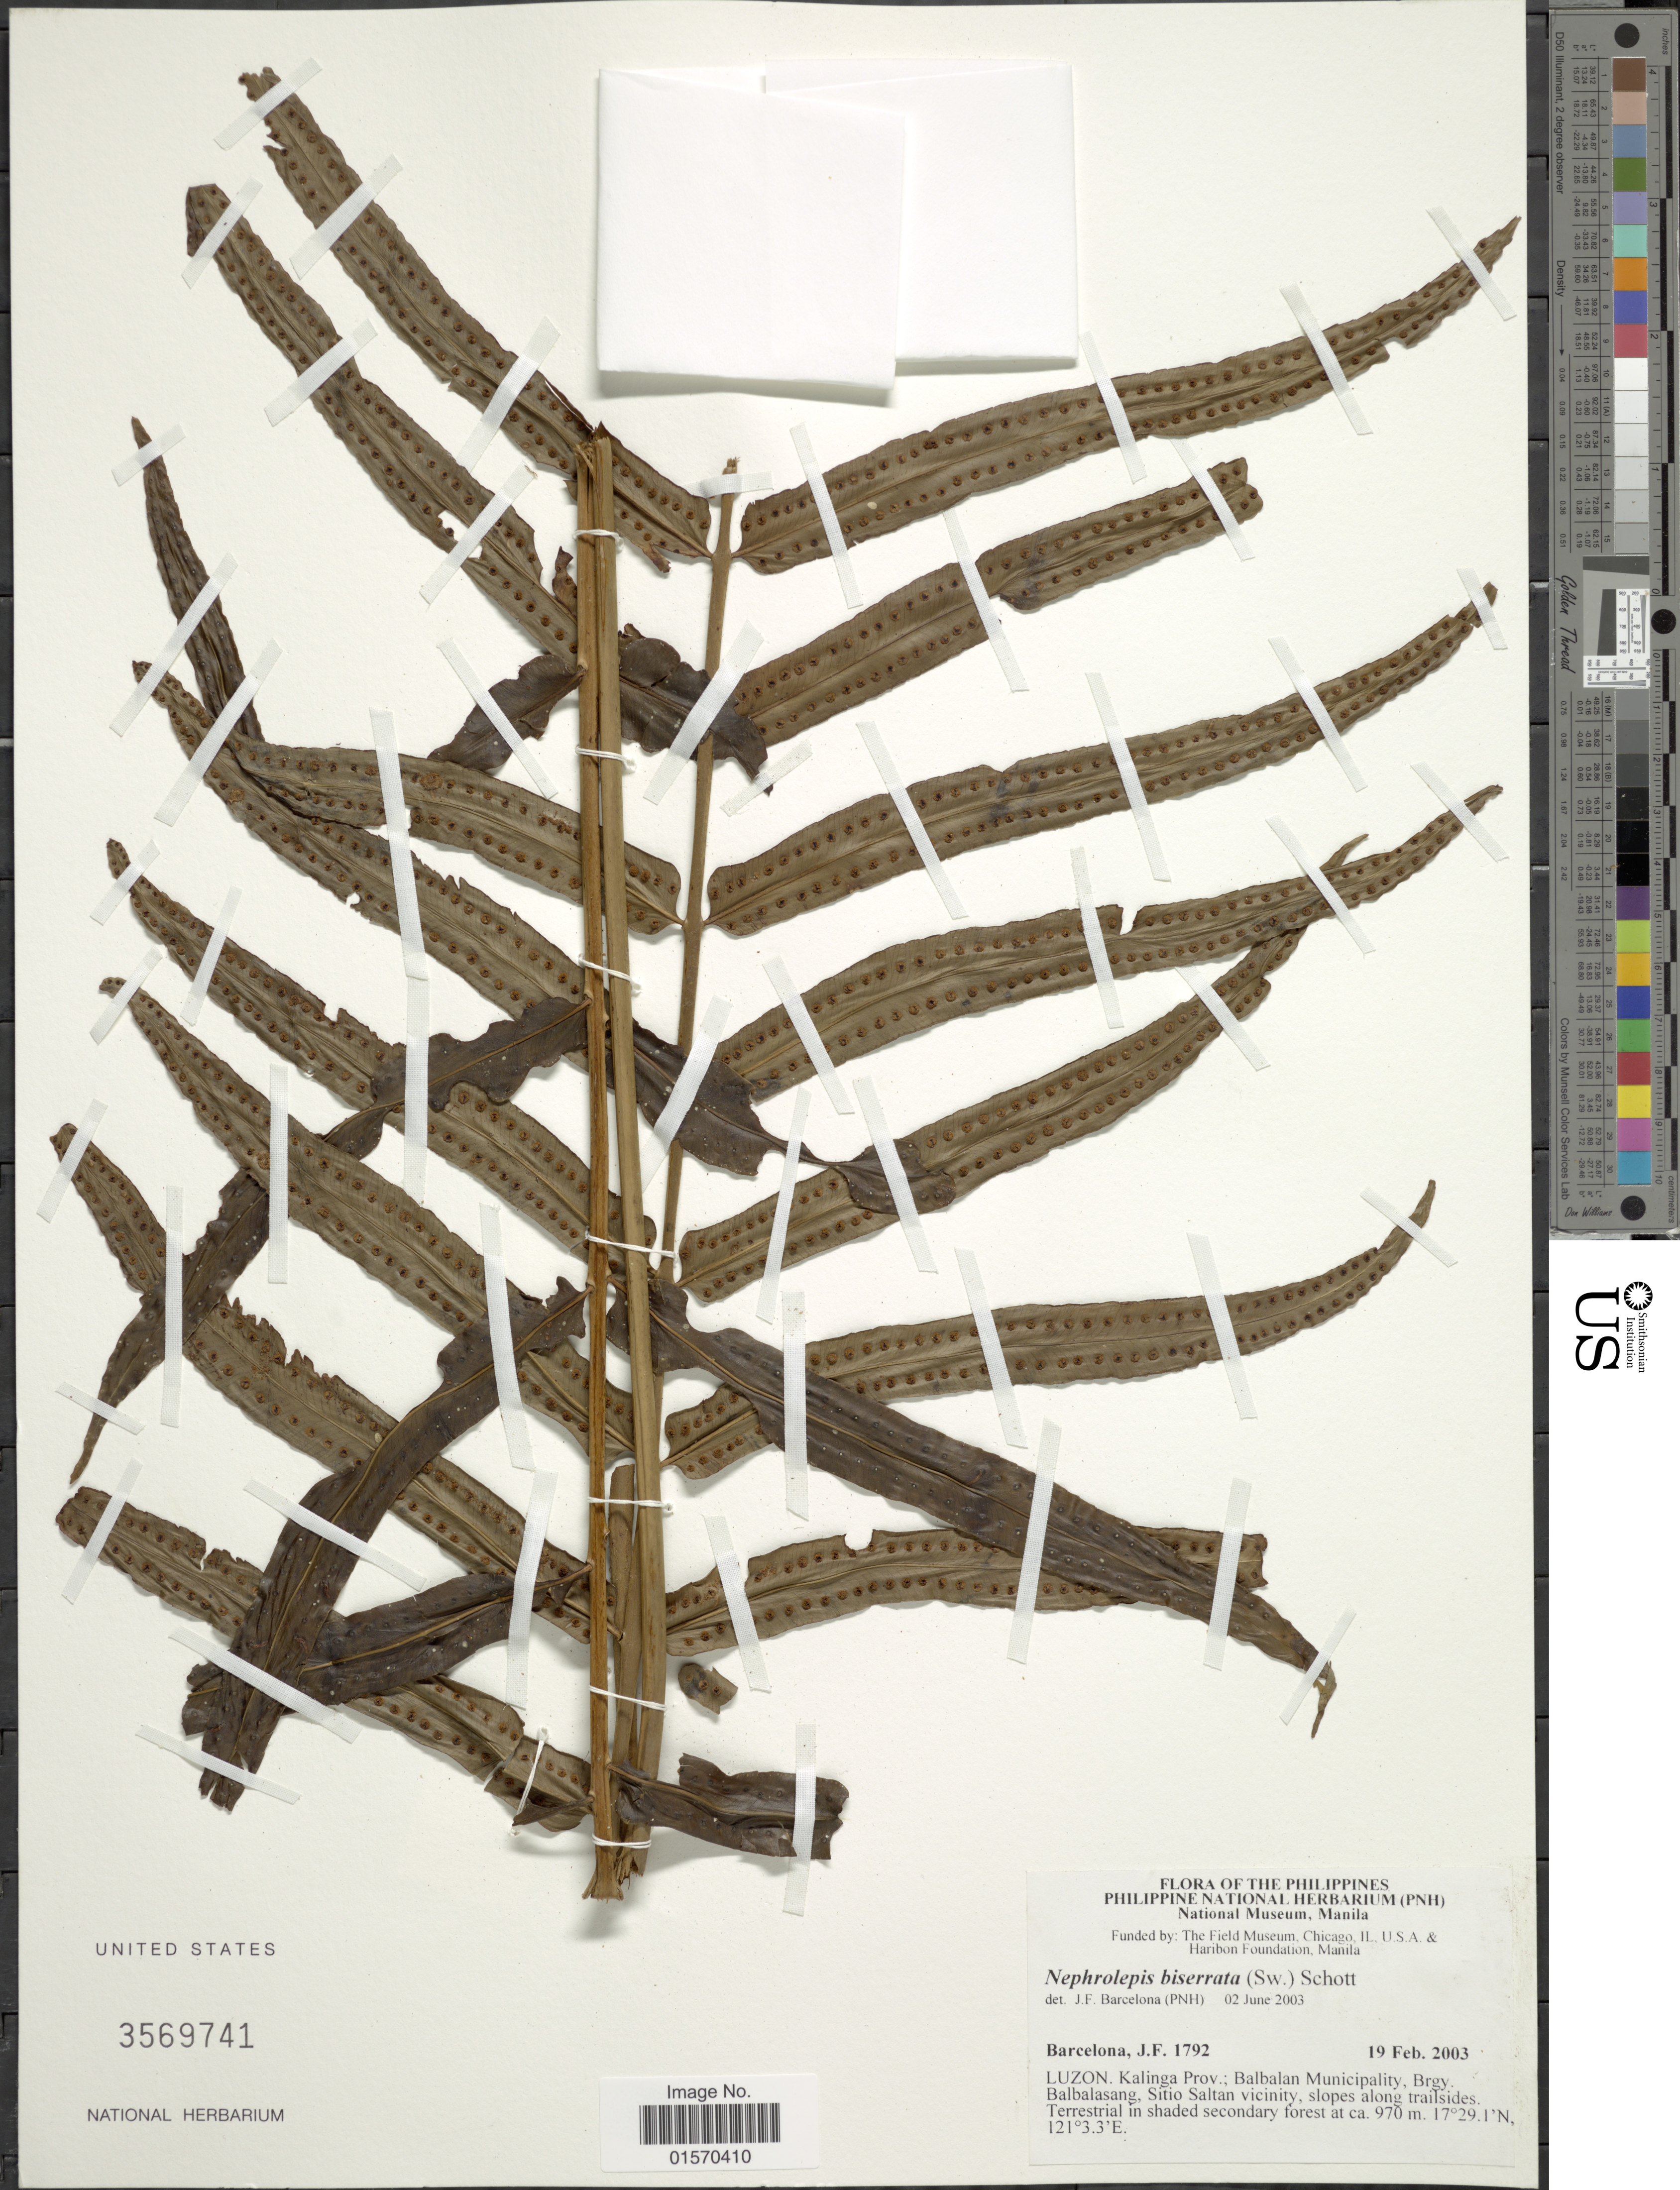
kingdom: Plantae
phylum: Tracheophyta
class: Polypodiopsida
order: Polypodiales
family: Nephrolepidaceae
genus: Nephrolepis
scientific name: Nephrolepis biserrata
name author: (Sw.) Schott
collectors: J. F. Barcelona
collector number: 1792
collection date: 2003-02-19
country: Philippines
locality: Luzon. Kalinga Prov.; Balbalan Municipality, Brgy. Balbalasang, Sitio Saltan vicinity, slopes along trailsides.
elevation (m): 970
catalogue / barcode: US 3569741